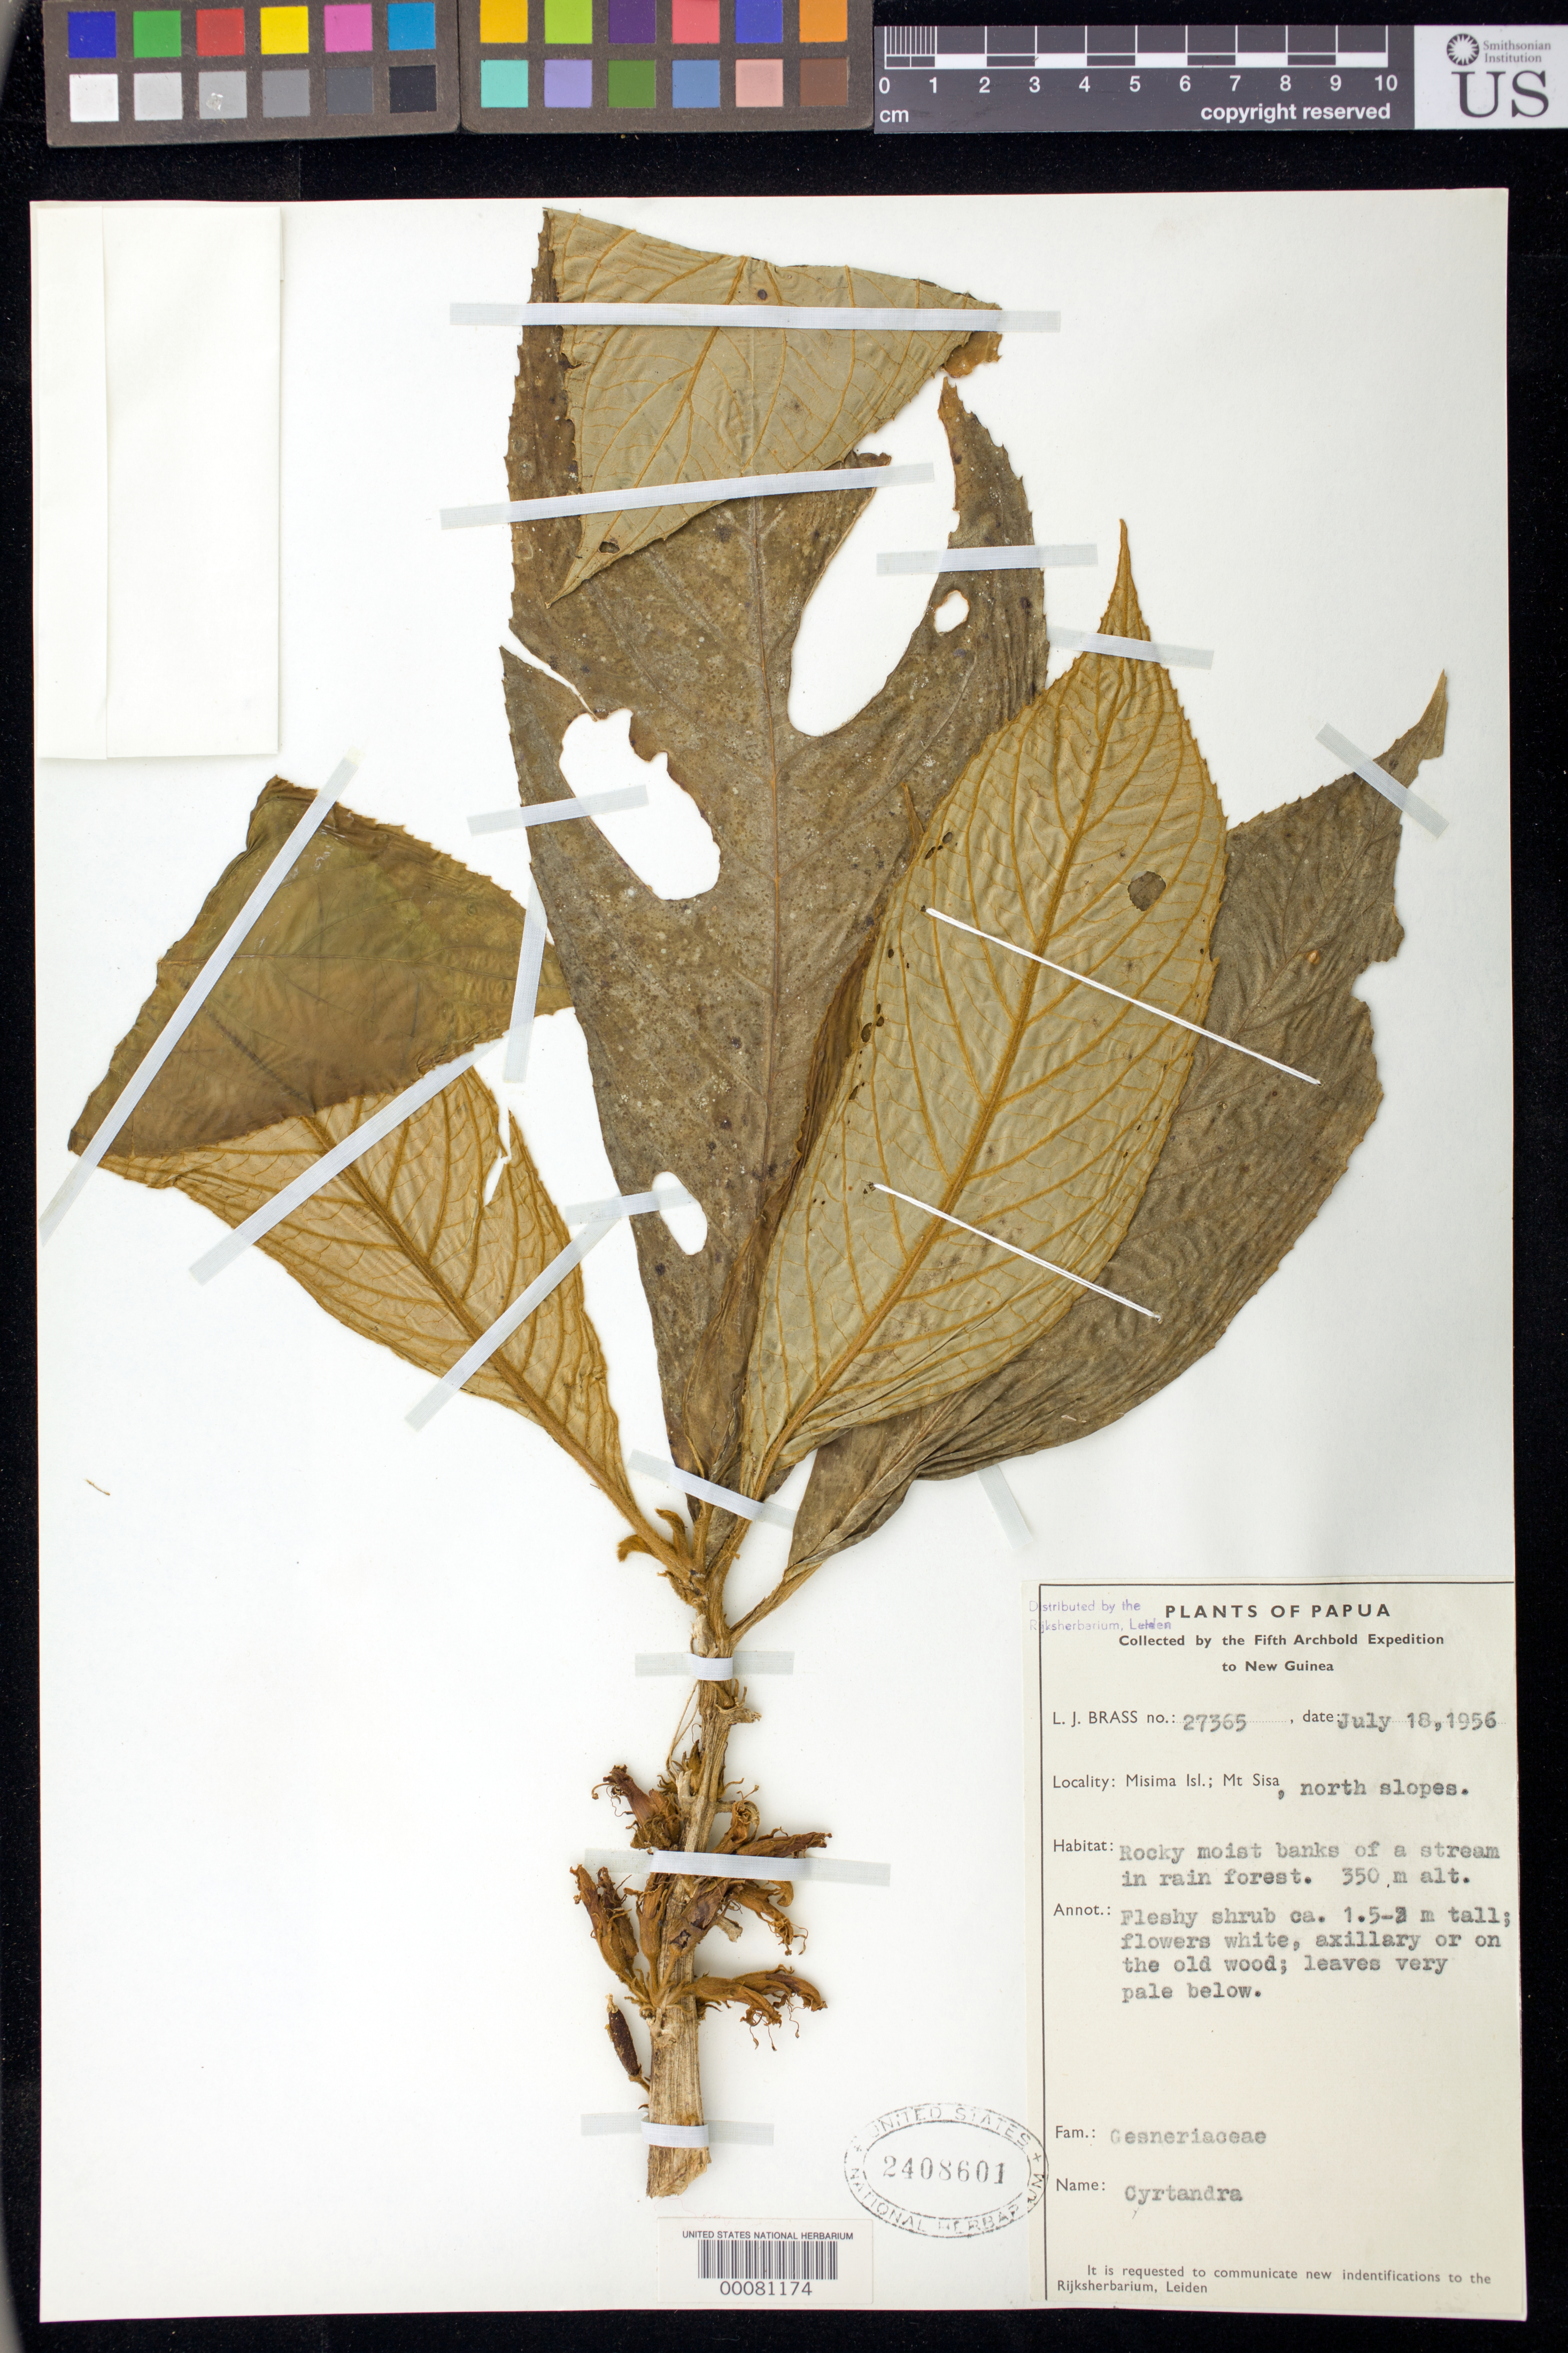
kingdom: Plantae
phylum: Tracheophyta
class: Magnoliopsida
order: Lamiales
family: Gesneriaceae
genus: Cyrtandra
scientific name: Cyrtandra sp.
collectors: L. J. Brass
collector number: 27365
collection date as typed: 18 Jul 1956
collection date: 1956-07-18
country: Papua New Guinea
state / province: Milne Bay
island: Misima I.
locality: Misima isl, mt sisa, north slopes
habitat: Rocky moist banks of a stream in rain forest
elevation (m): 350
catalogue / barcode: US 2408601